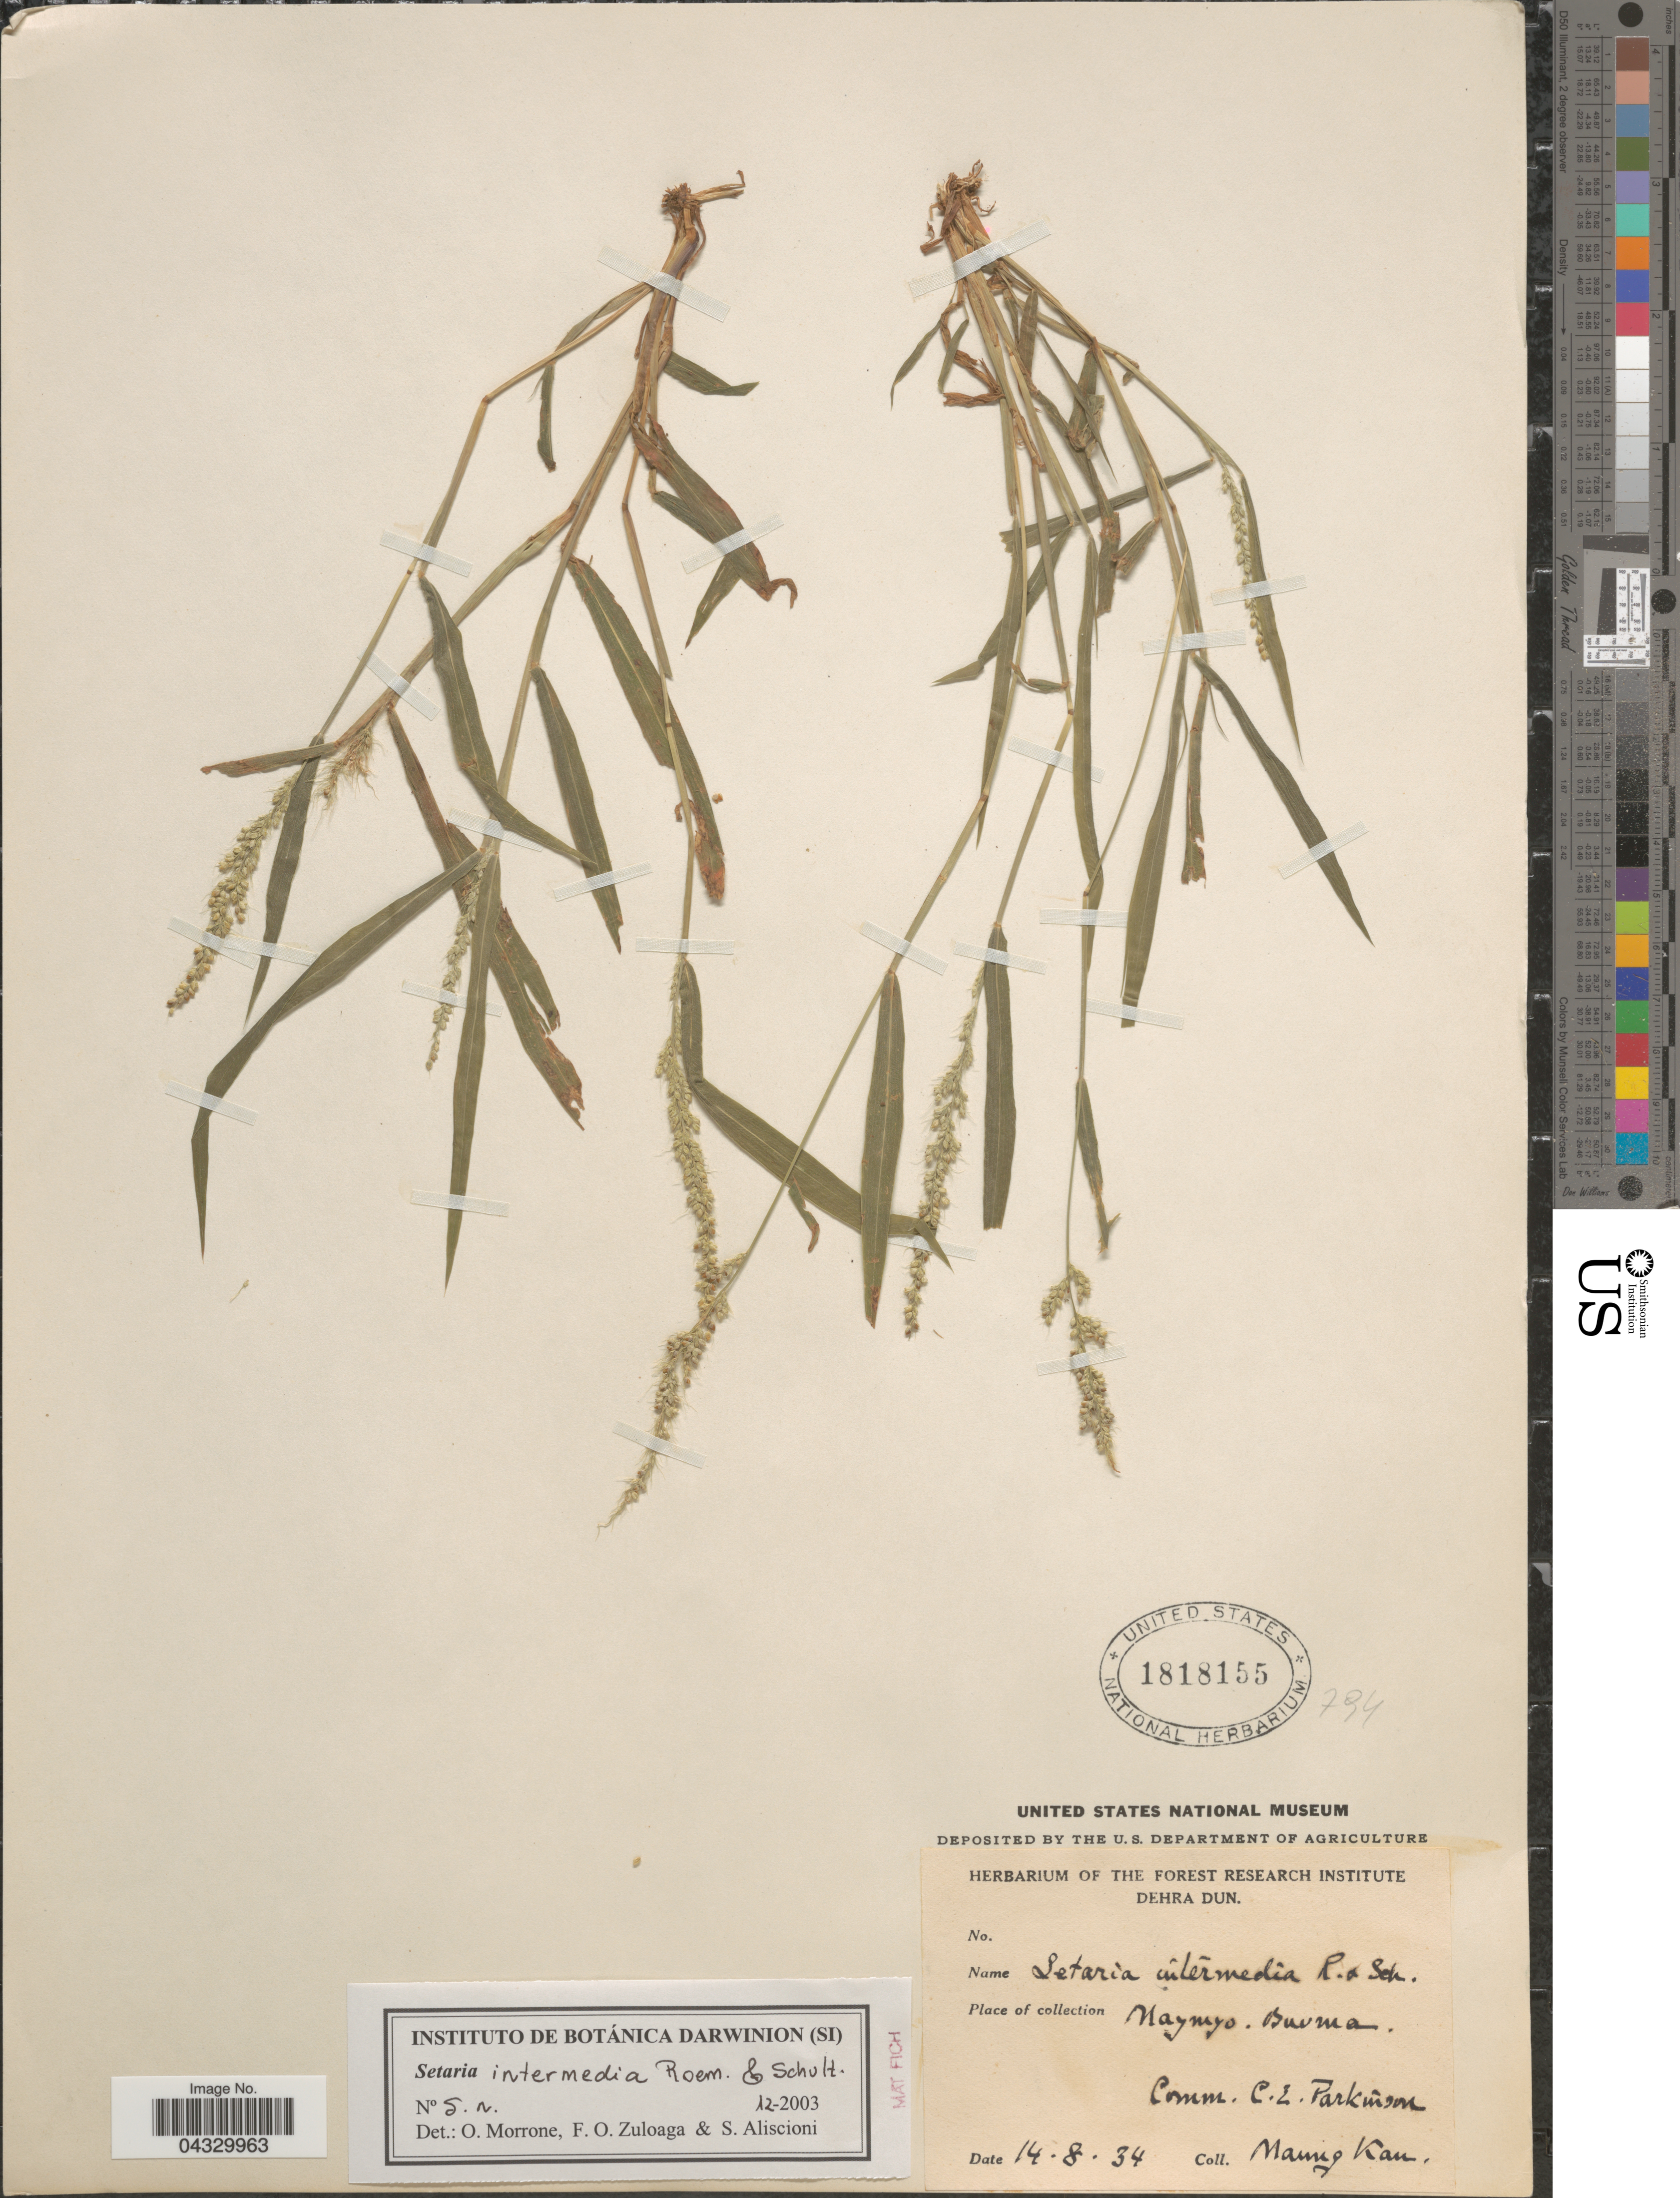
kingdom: Plantae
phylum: Tracheophyta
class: Liliopsida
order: Poales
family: Poaceae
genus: Setaria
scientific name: Setaria intermedia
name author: Roem. & Schult.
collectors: M. Kan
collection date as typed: Transcribed d/m/y: 14/8/34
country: Myanmar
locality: Maymyo.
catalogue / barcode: US 1818155